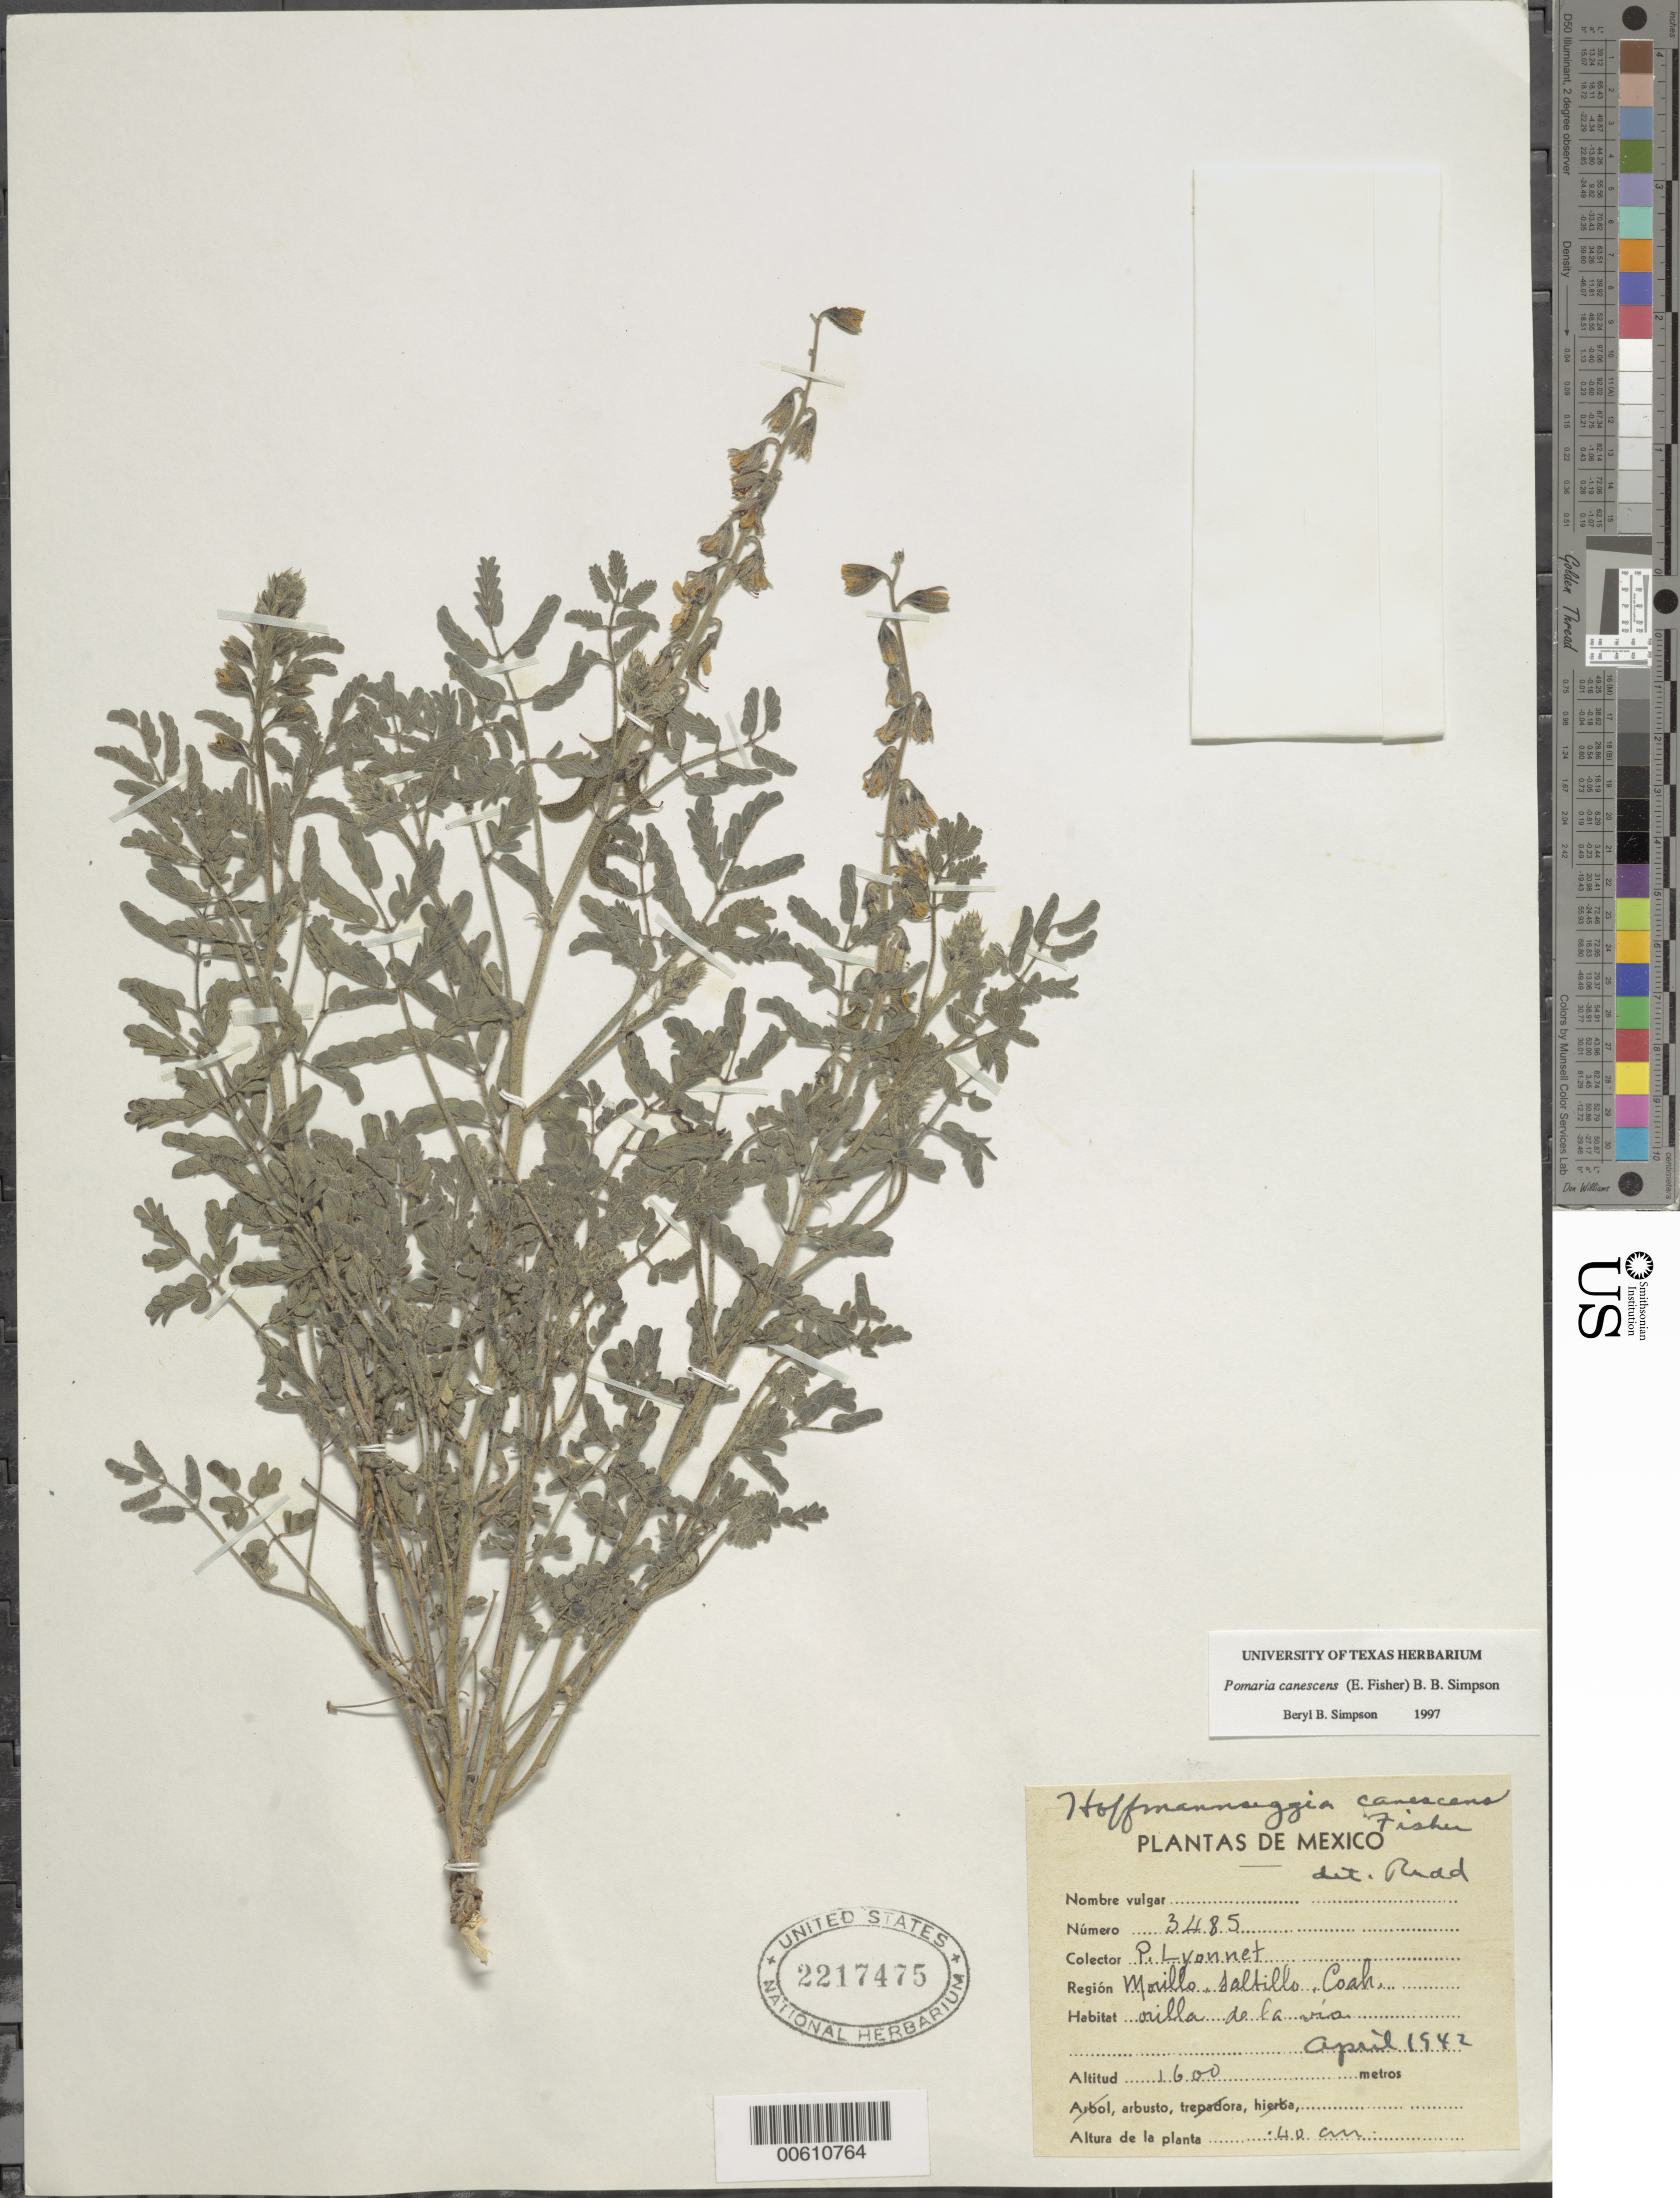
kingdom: Plantae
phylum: Tracheophyta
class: Magnoliopsida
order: Fabales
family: Fabaceae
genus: Pomaria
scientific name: Pomaria canescens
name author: (Fisher) B.B. Simpson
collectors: P. Layonnet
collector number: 3485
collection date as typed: Apr 1942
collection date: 1942-04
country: Mexico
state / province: Coahuila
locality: Morillo, Saltillo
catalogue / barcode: US 2217475